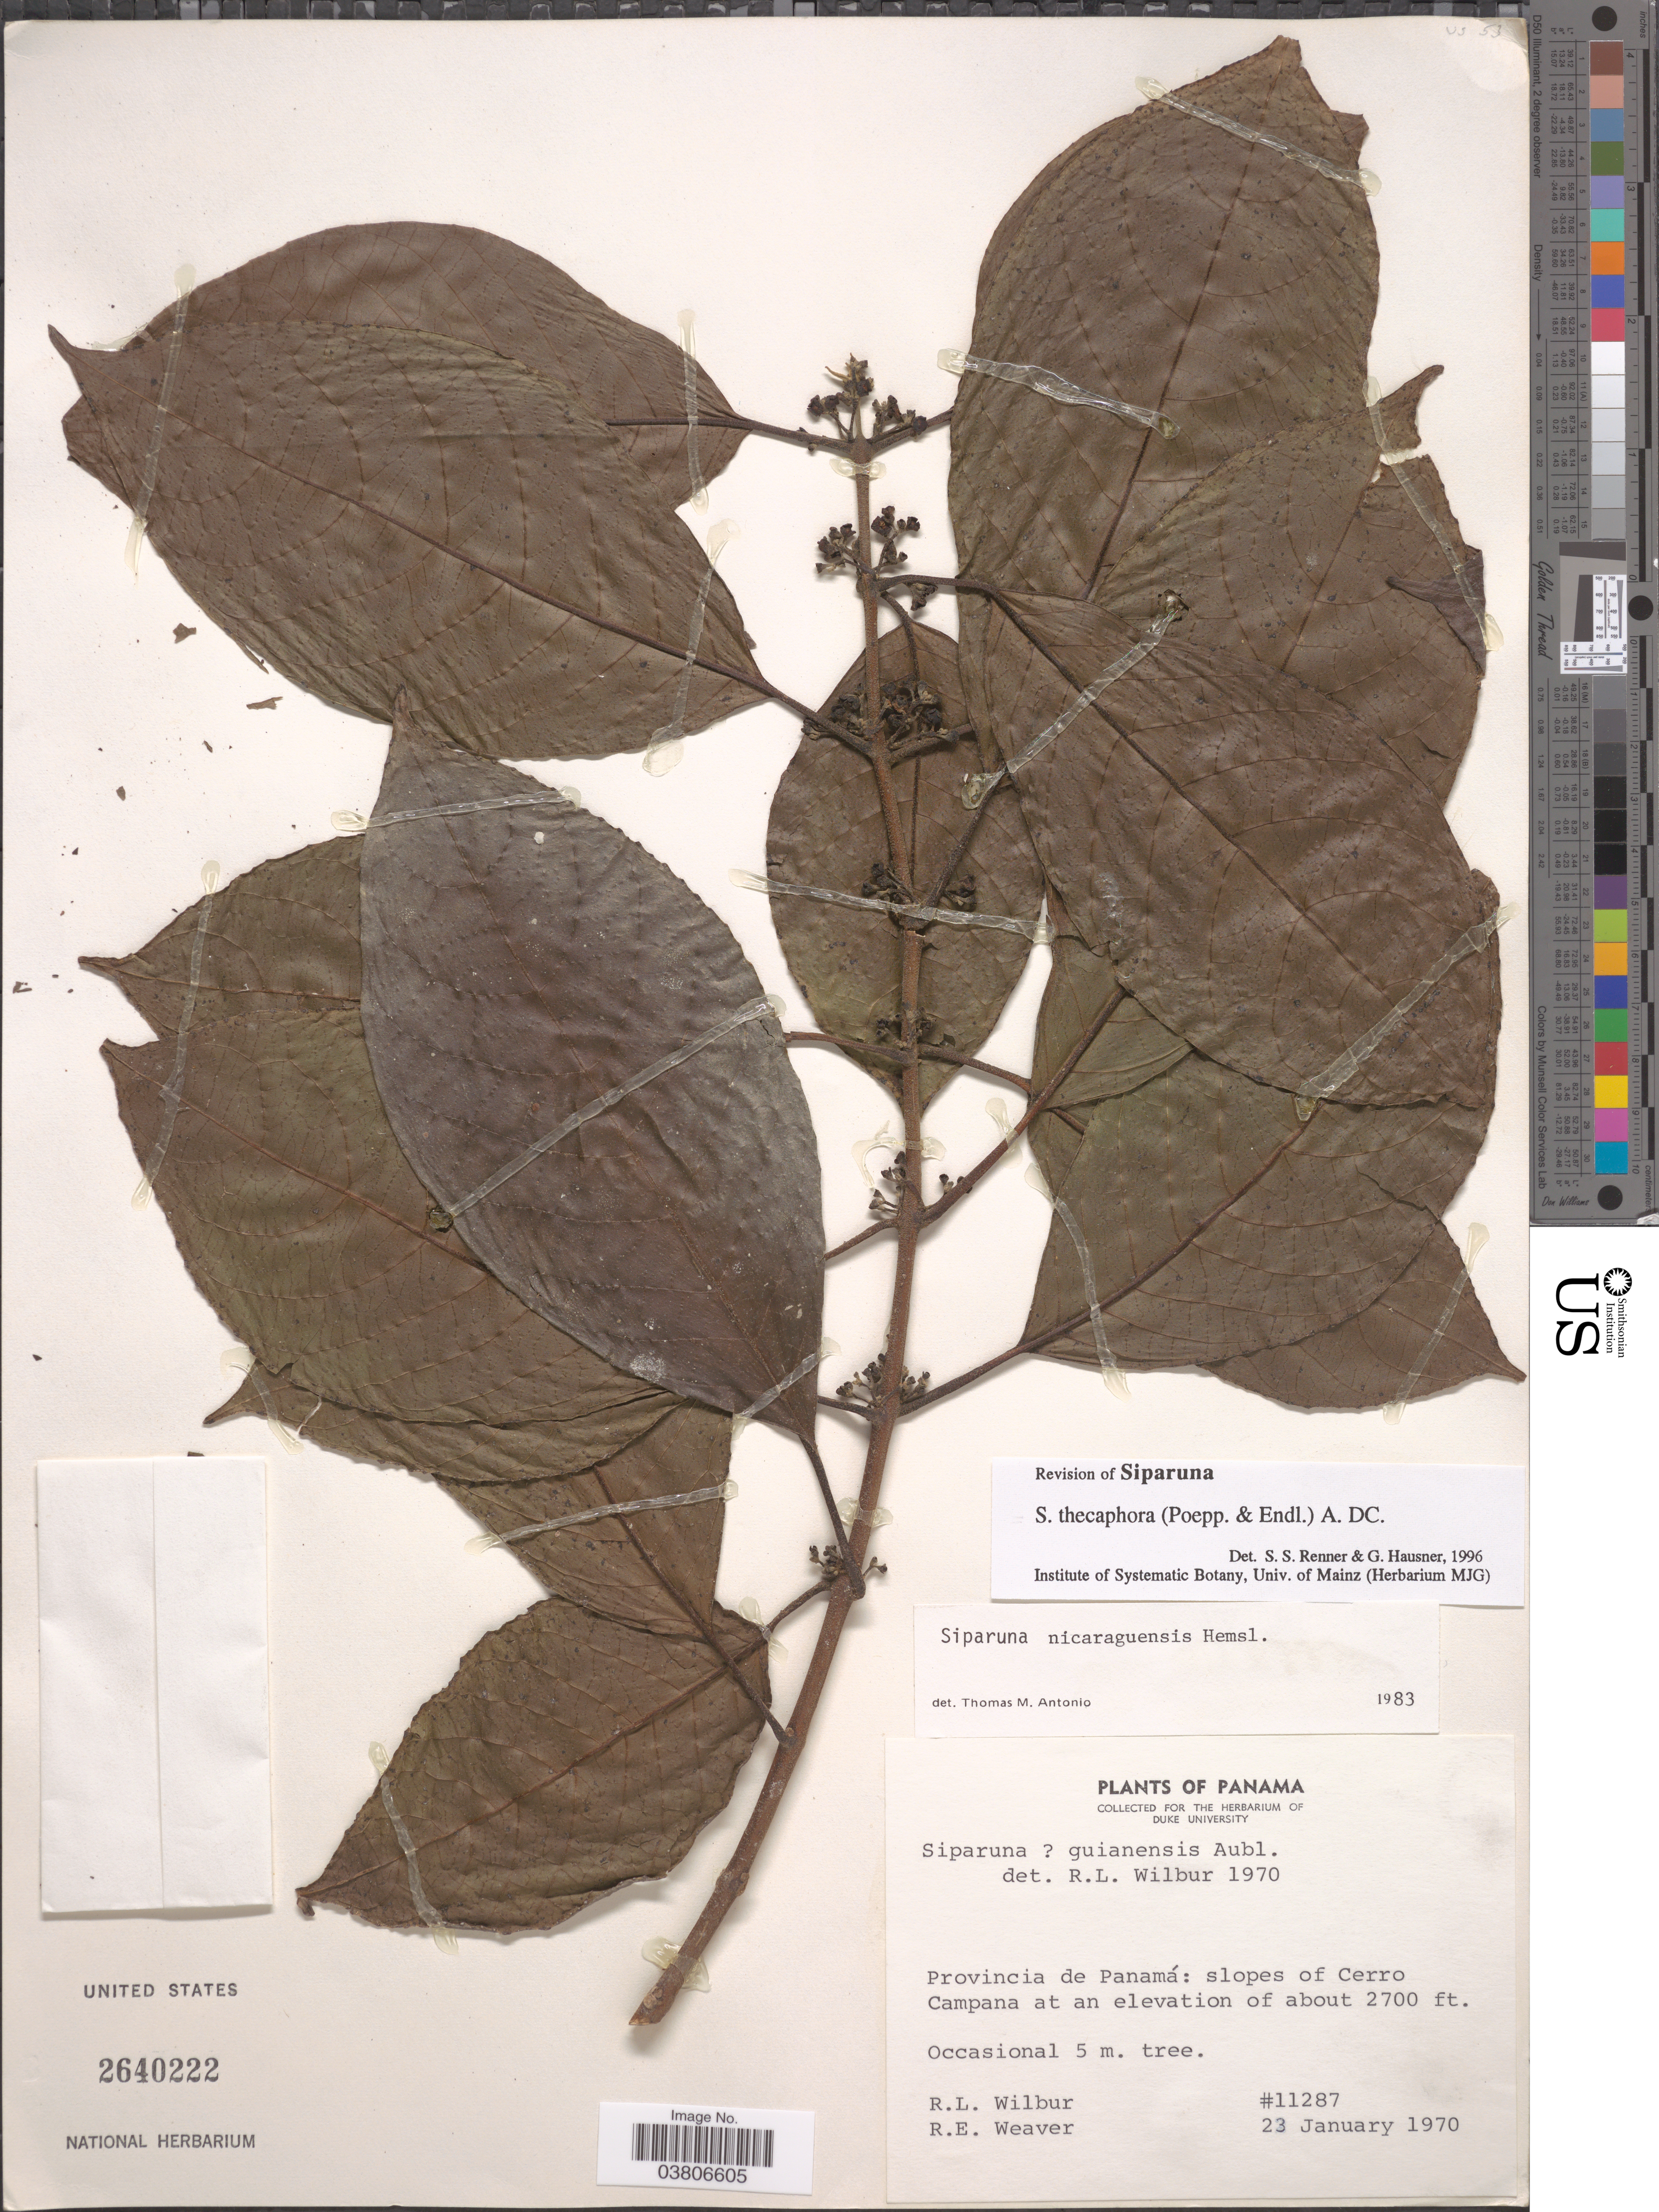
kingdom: Plantae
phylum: Tracheophyta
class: Magnoliopsida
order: Laurales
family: Siparunaceae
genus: Siparuna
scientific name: Siparuna thecaphora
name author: (Poepp. & Endl.) A. DC.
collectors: R. L. Wilbur & R. E. Weaver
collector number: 11287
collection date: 1970-01-23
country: Panama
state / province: Panamá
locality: Slopes of Cerro Campana.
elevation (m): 823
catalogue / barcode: US 2640222